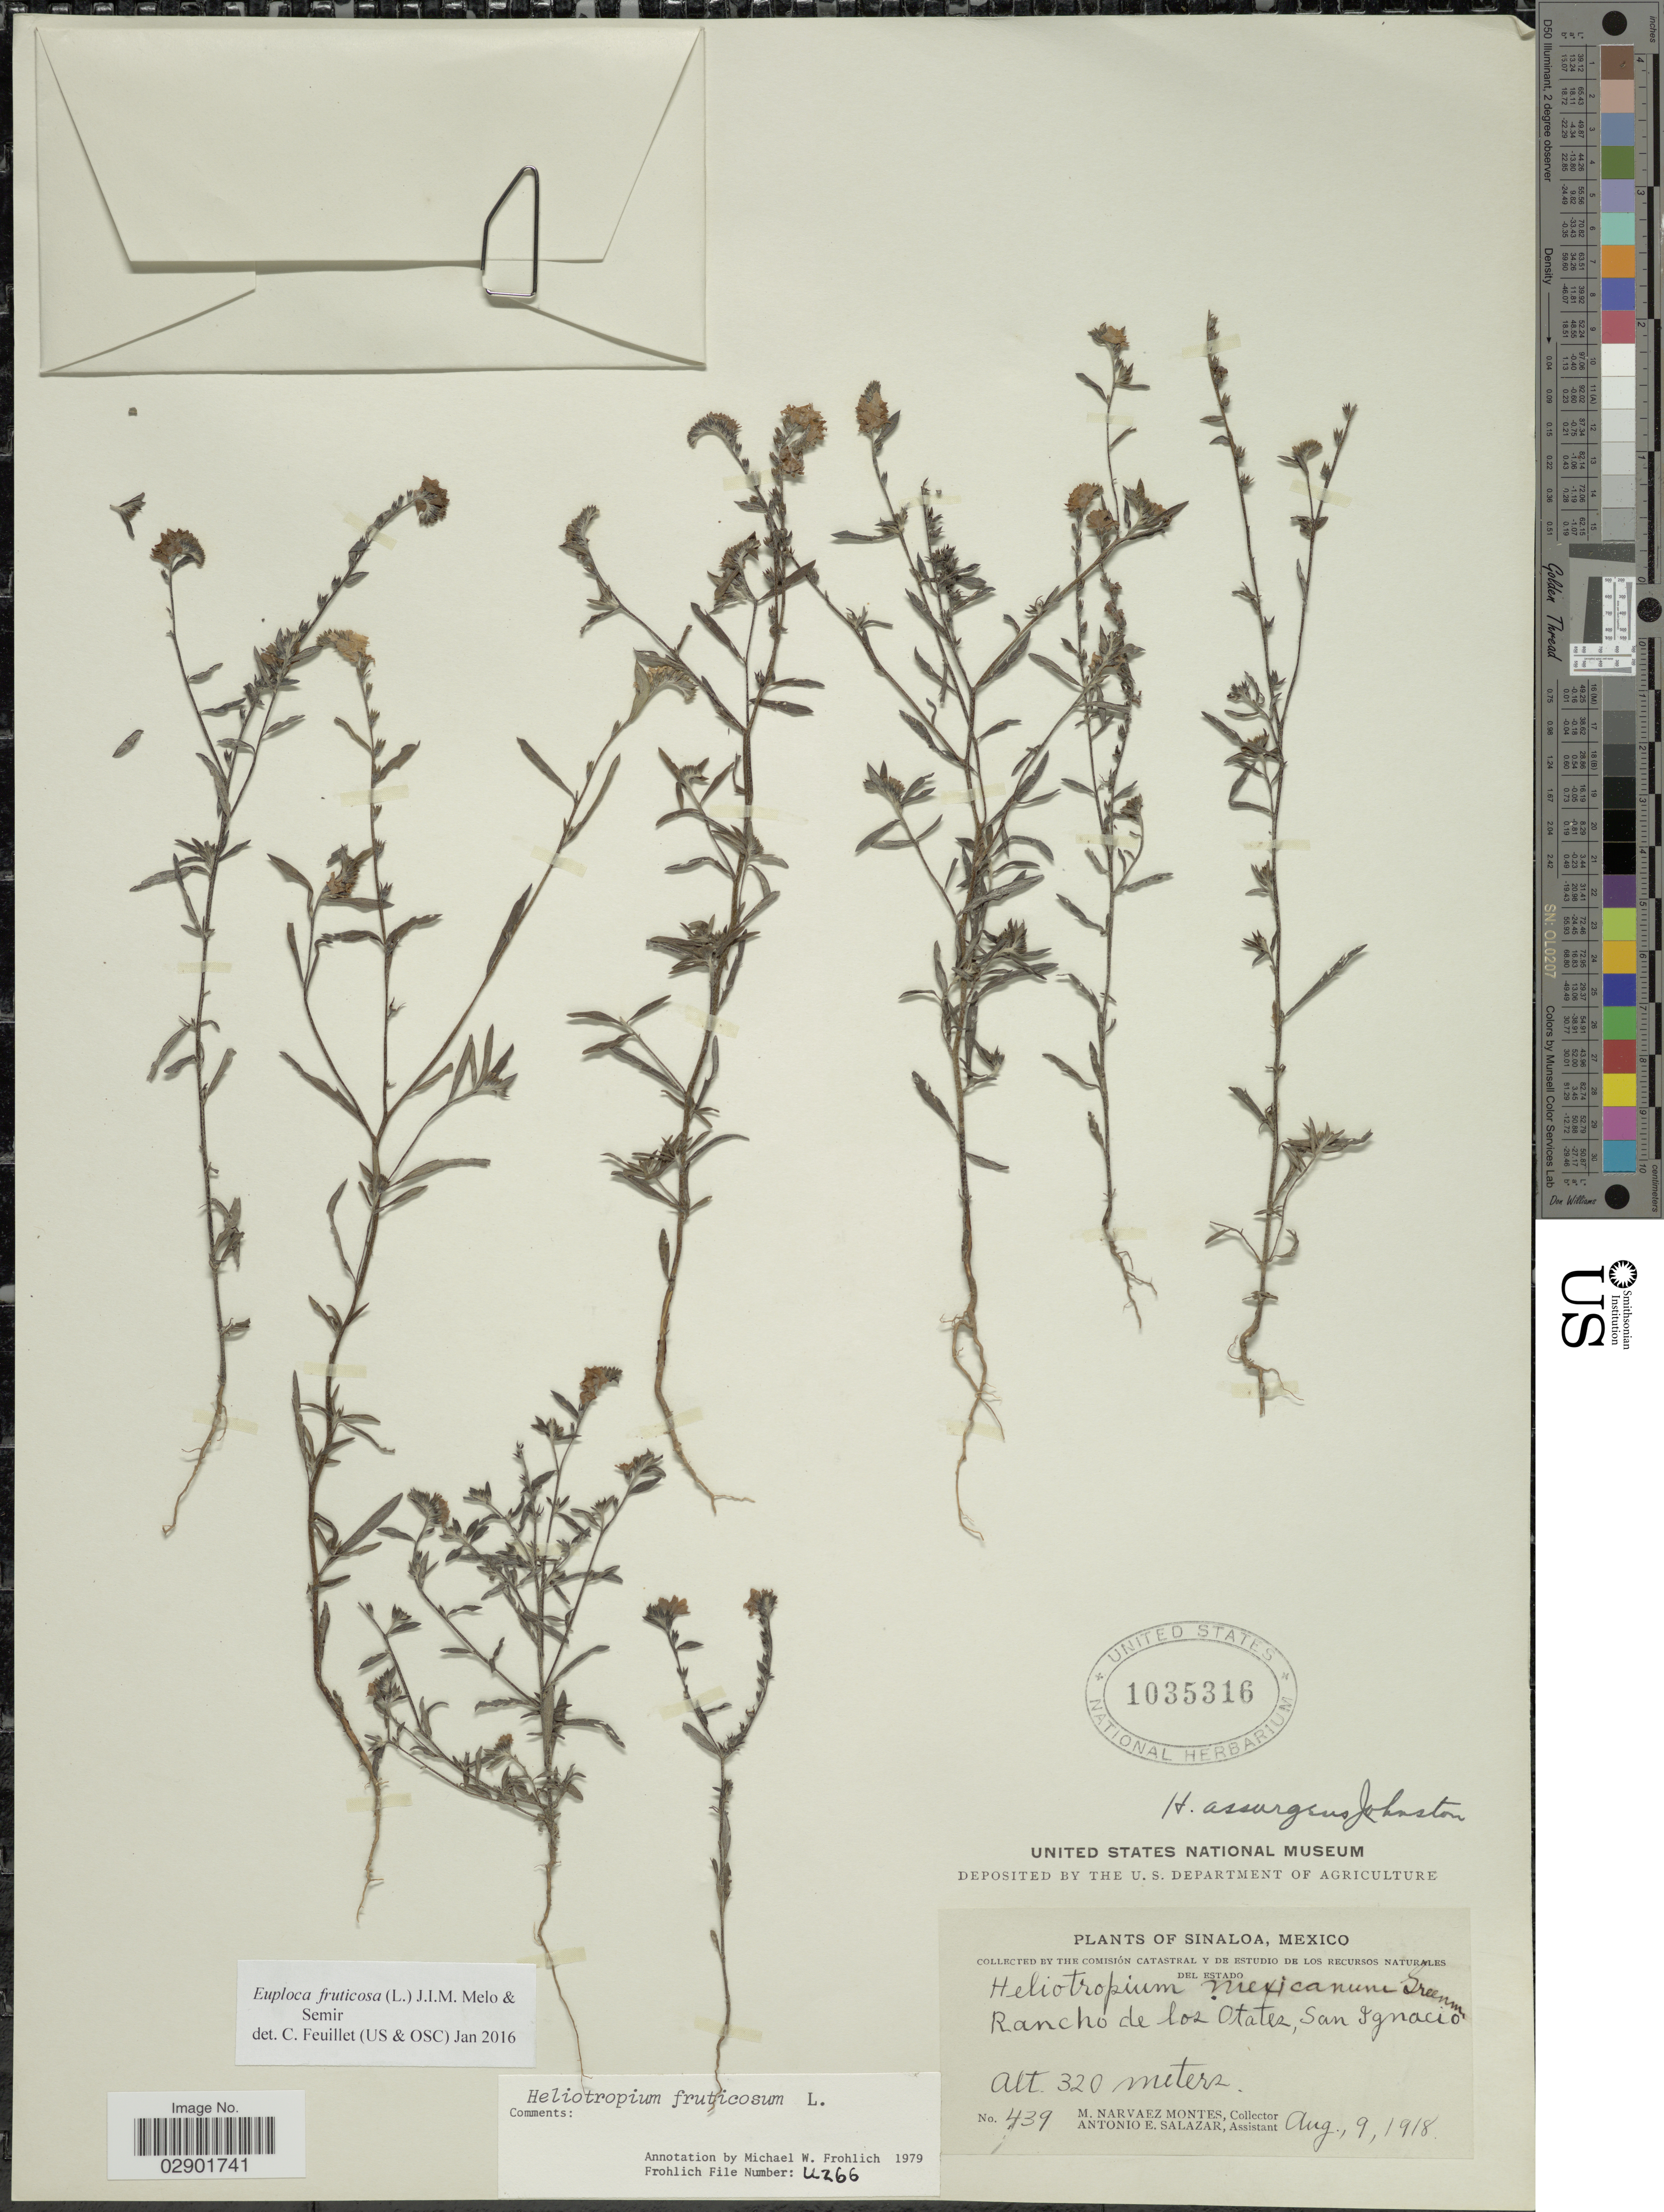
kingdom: Plantae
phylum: Tracheophyta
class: Magnoliopsida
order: Boraginales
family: Heliotropiaceae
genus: Euploca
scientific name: Euploca fruticosa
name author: (L.) J.I.M. Melo & Semir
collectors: M. Narvaez-Montes & A. E. Salazar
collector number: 439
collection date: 1918-08-09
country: Mexico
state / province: Sinaloa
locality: Rancho de los Otatez, San Ignacio.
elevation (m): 320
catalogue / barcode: US 1035316